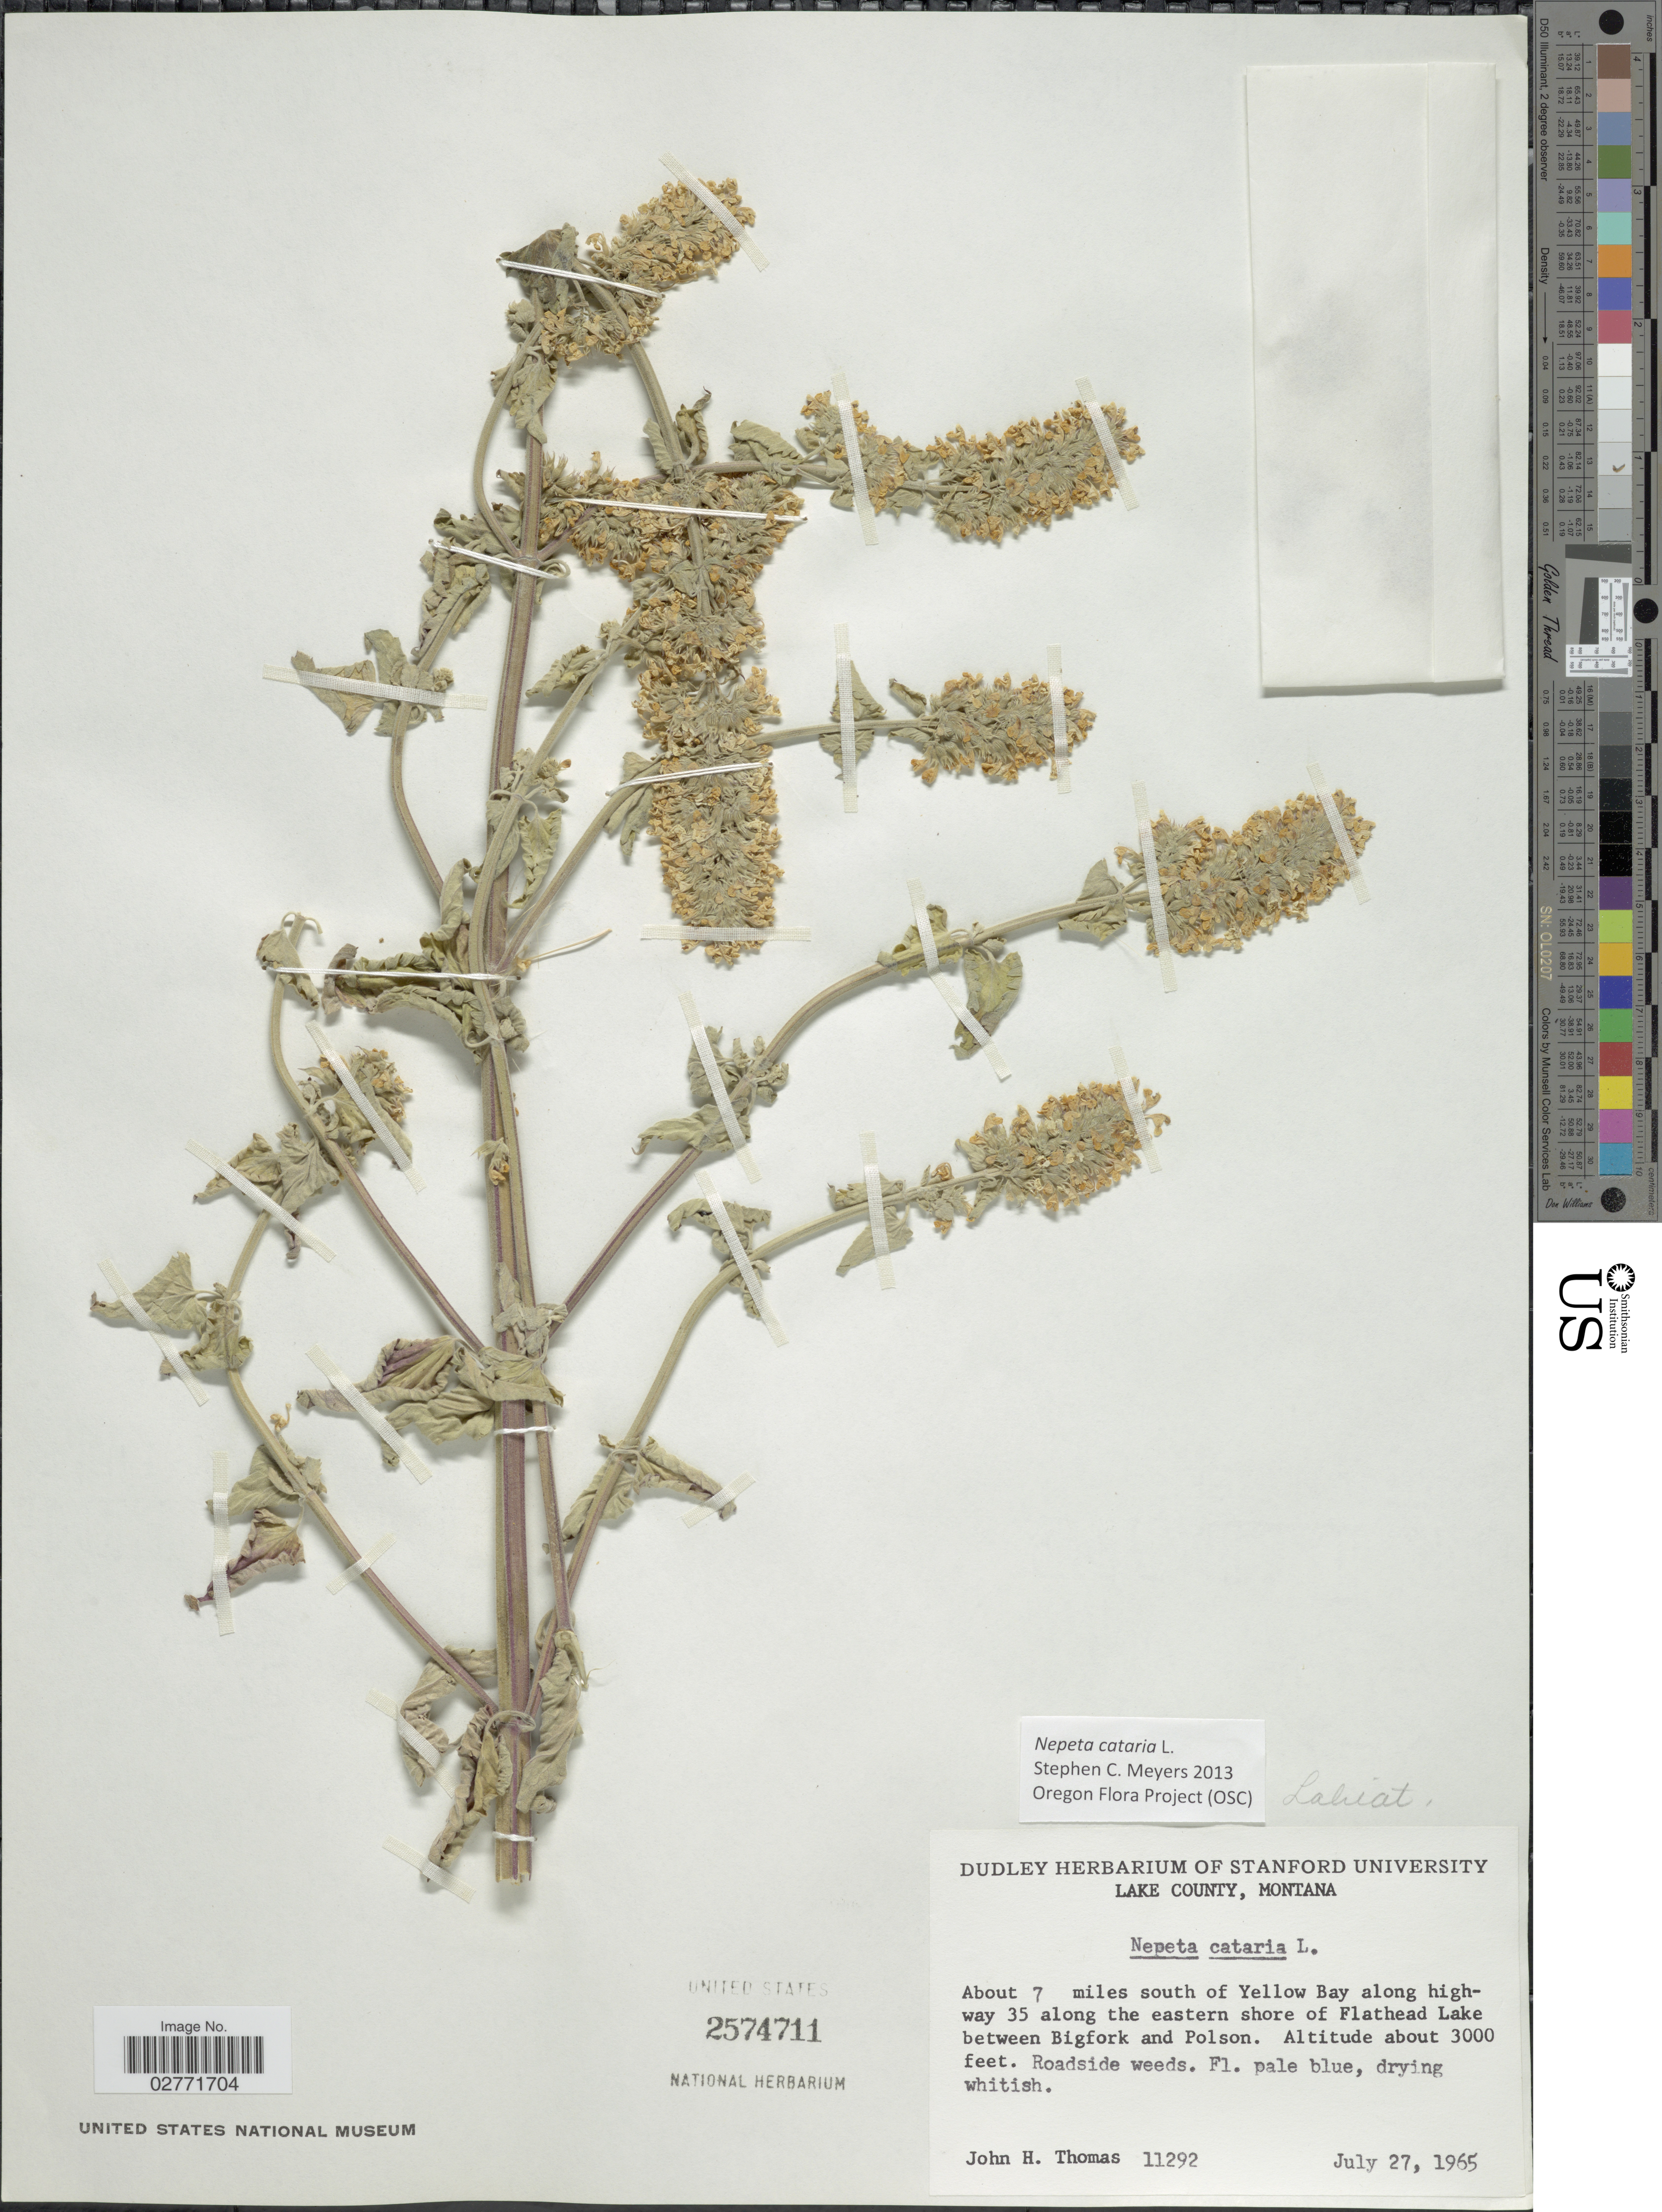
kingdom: Plantae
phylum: Tracheophyta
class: Magnoliopsida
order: Lamiales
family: Lamiaceae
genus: Nepeta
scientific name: Nepeta cataria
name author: L.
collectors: J. H. Thomas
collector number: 11292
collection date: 1965-07-27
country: United States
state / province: Montana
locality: Lake County. About 7 miles south of Yellow Bay along highway 35 along the eastern shore of Flathead Lake between Bigfork and Polson.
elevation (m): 914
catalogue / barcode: US 2574711